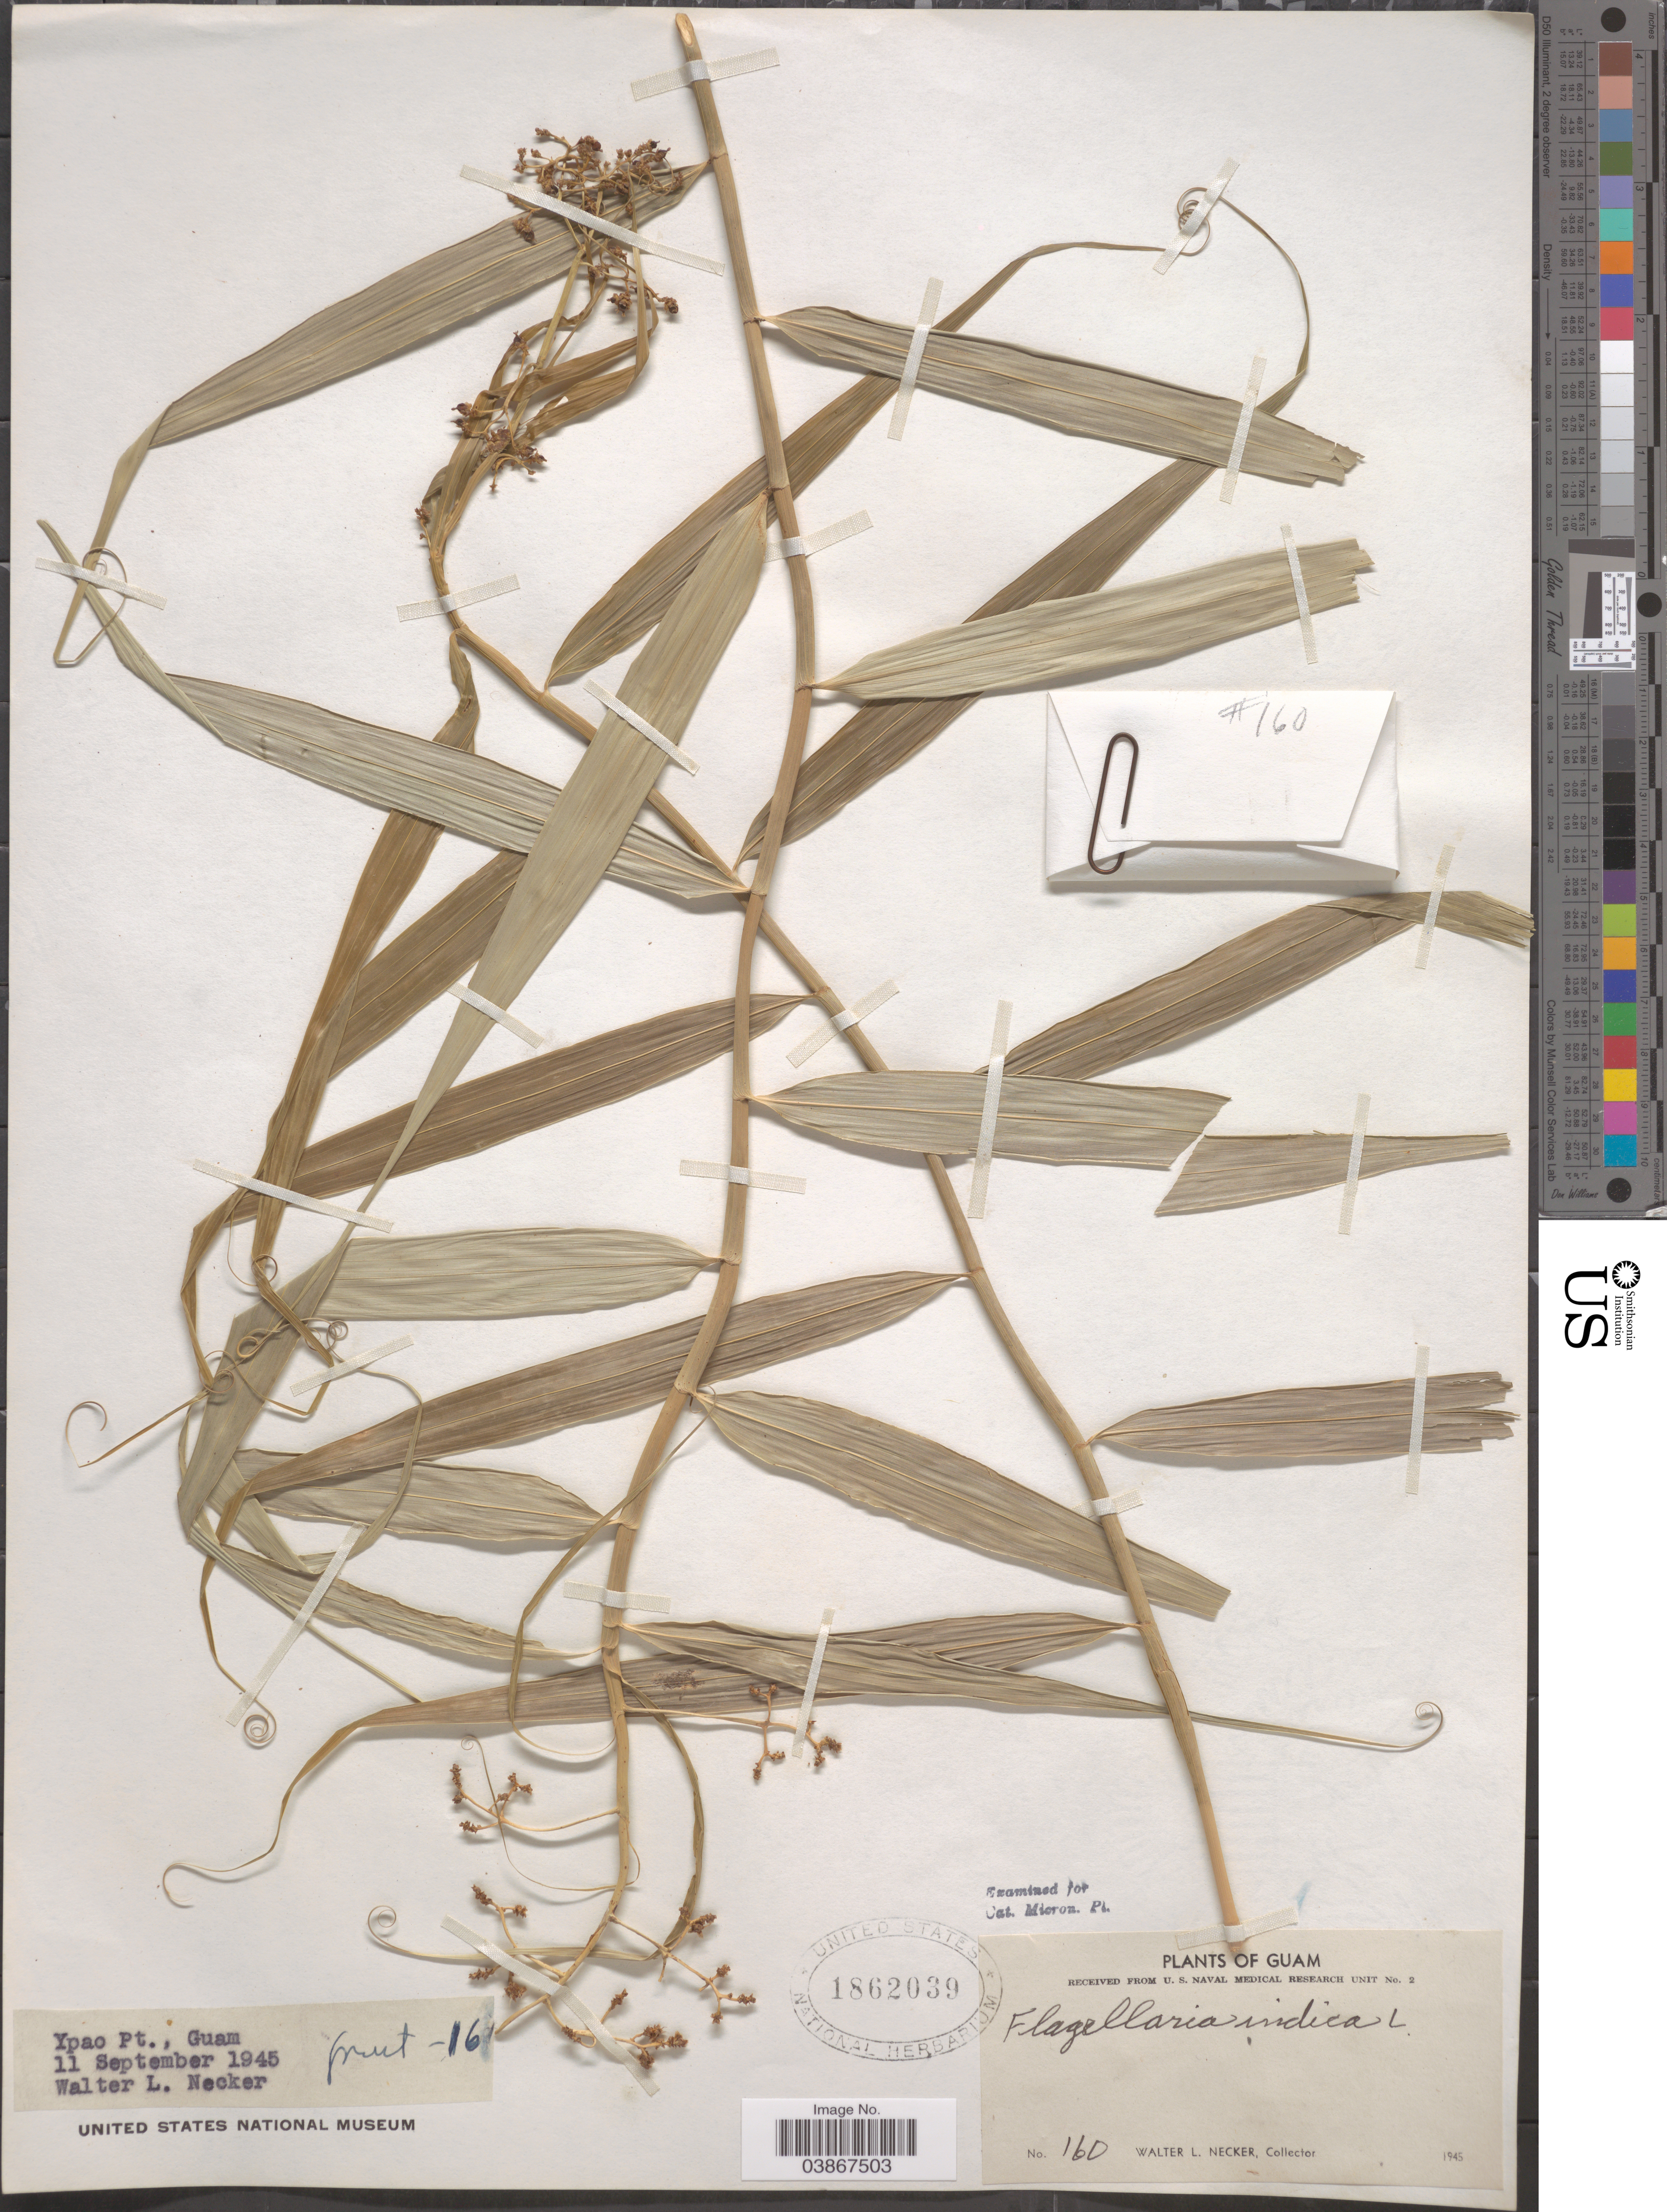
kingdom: Plantae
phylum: Tracheophyta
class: Liliopsida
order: Poales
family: Flagellariaceae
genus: Flagellaria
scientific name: Flagellaria indica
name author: L.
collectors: W. L. Necker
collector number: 160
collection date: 1945-09-11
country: Guam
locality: Ypao Pt.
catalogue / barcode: US 1862039